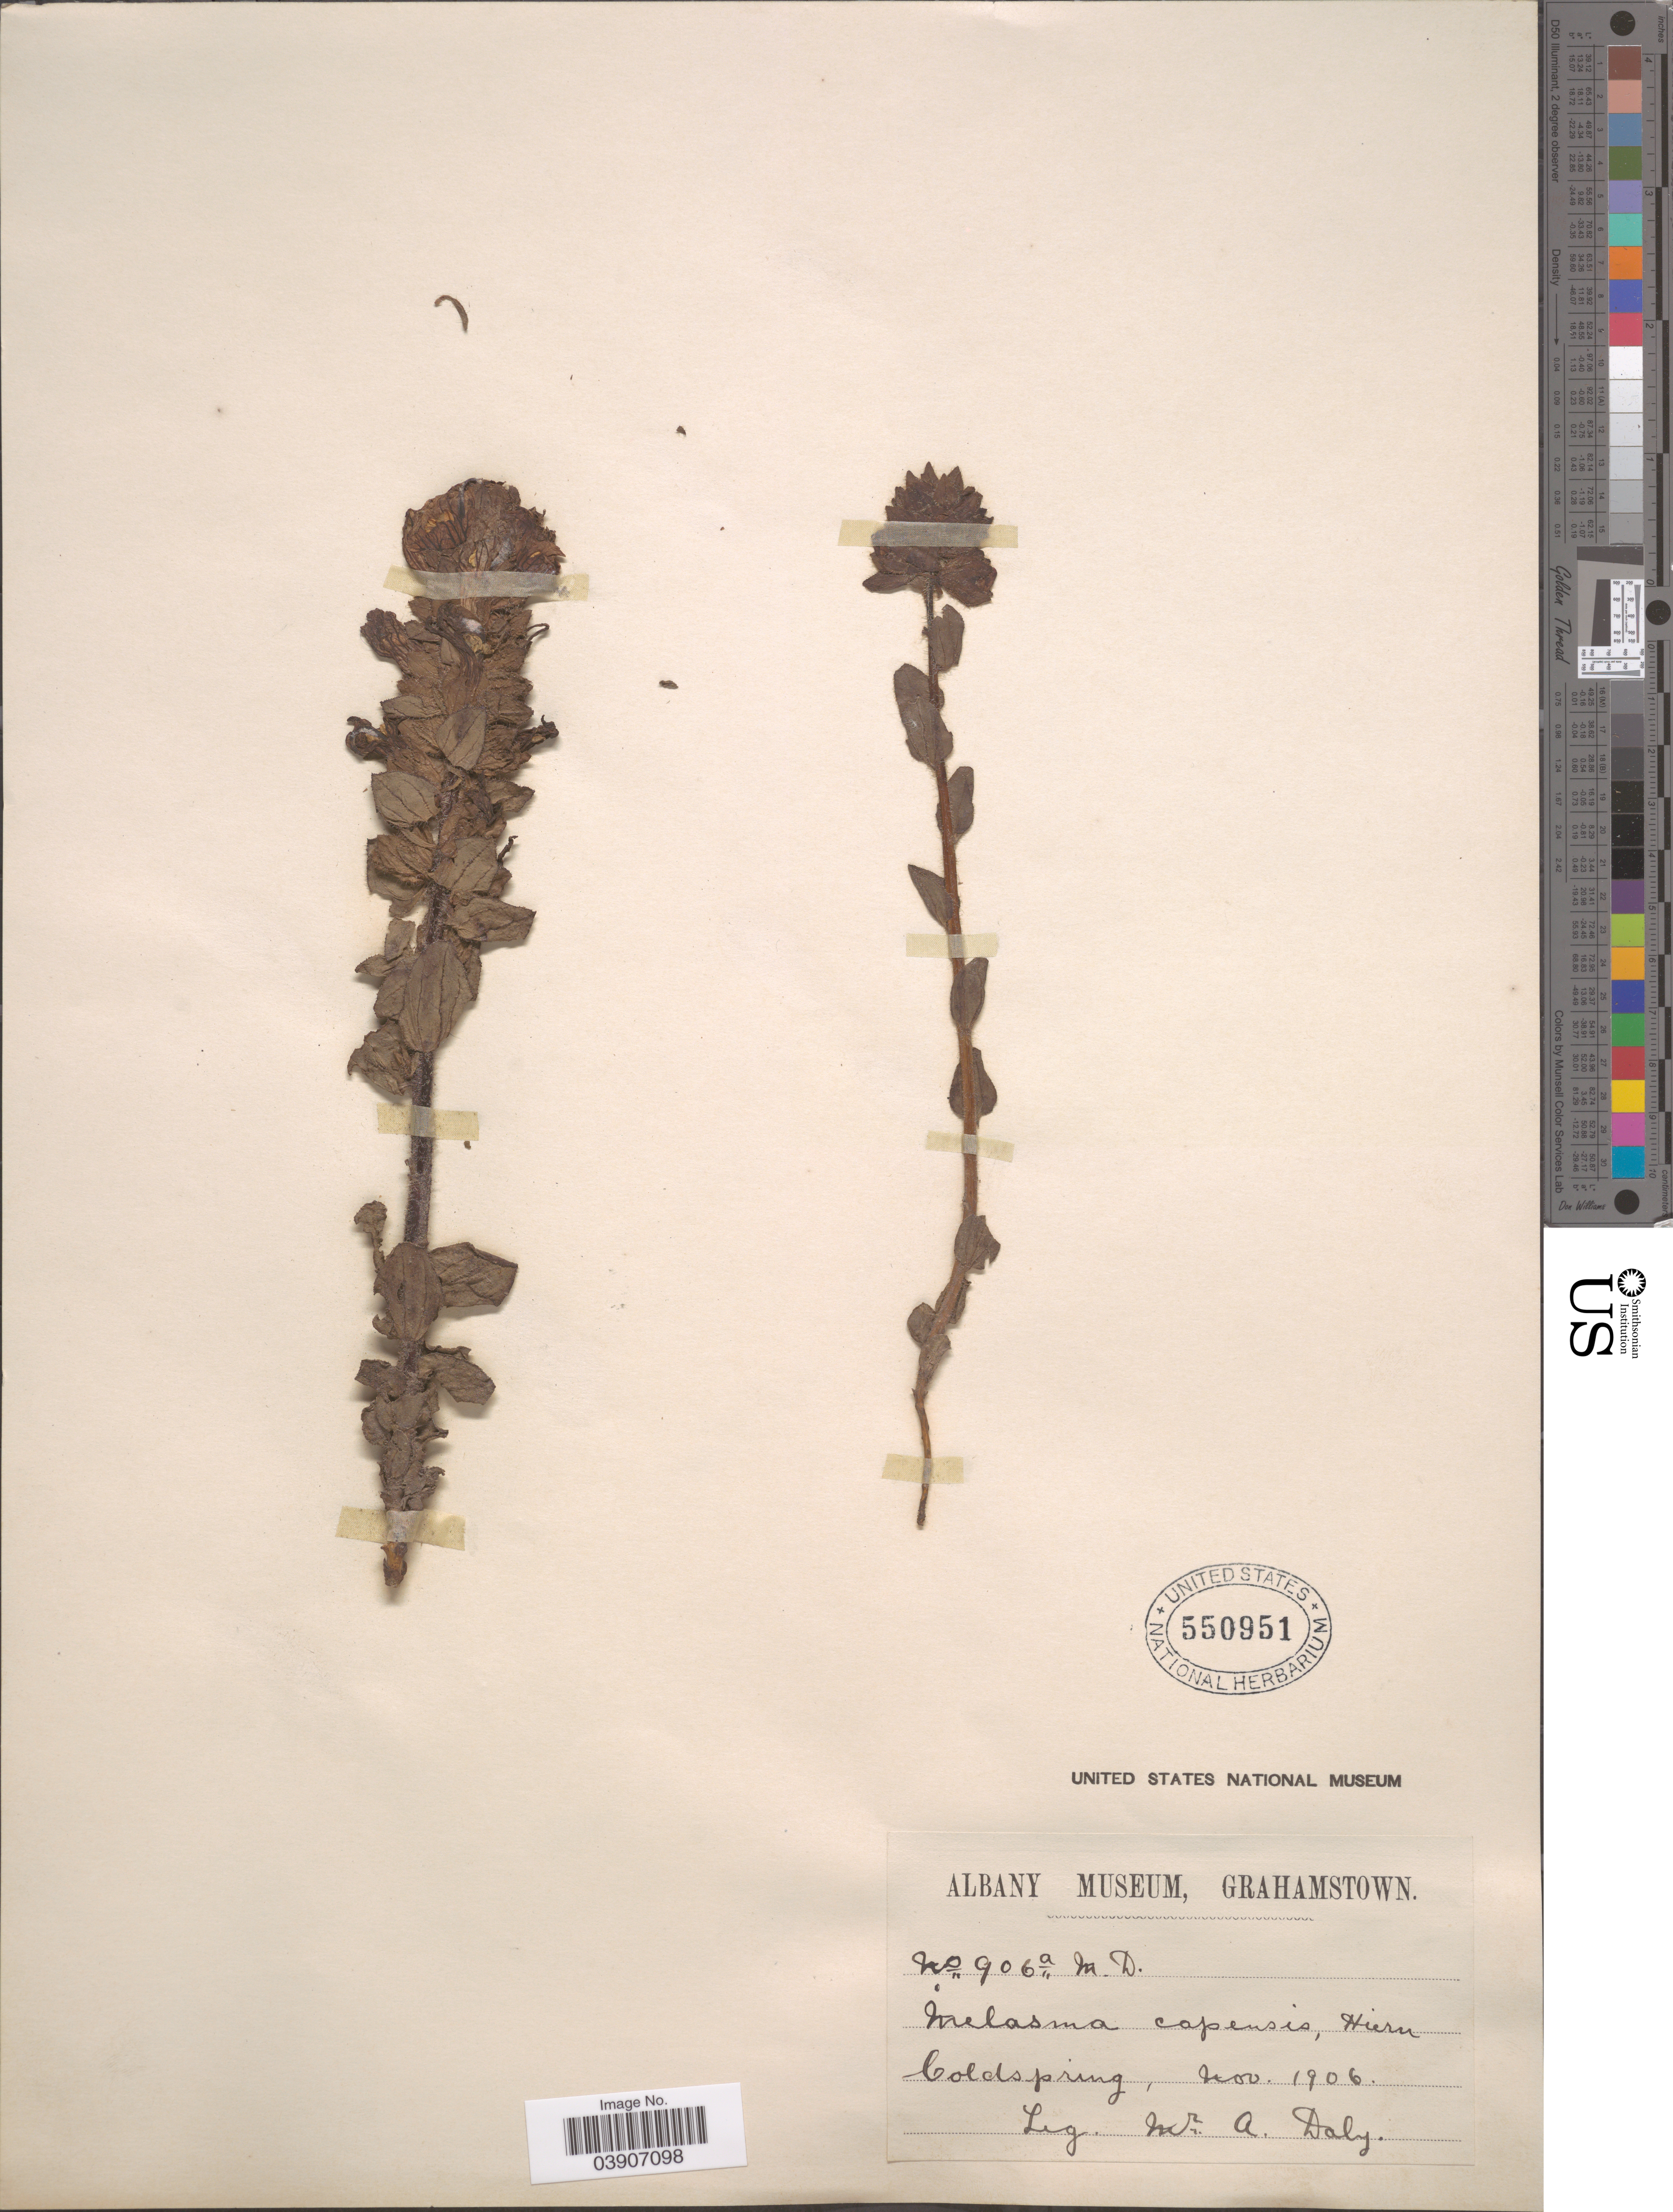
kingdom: Plantae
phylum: Tracheophyta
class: Magnoliopsida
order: Lamiales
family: Orobanchaceae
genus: Melasma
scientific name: Melasma capensis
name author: Hiern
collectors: A. Daly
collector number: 906a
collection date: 1906-11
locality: Coldspring.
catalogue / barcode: US 550951